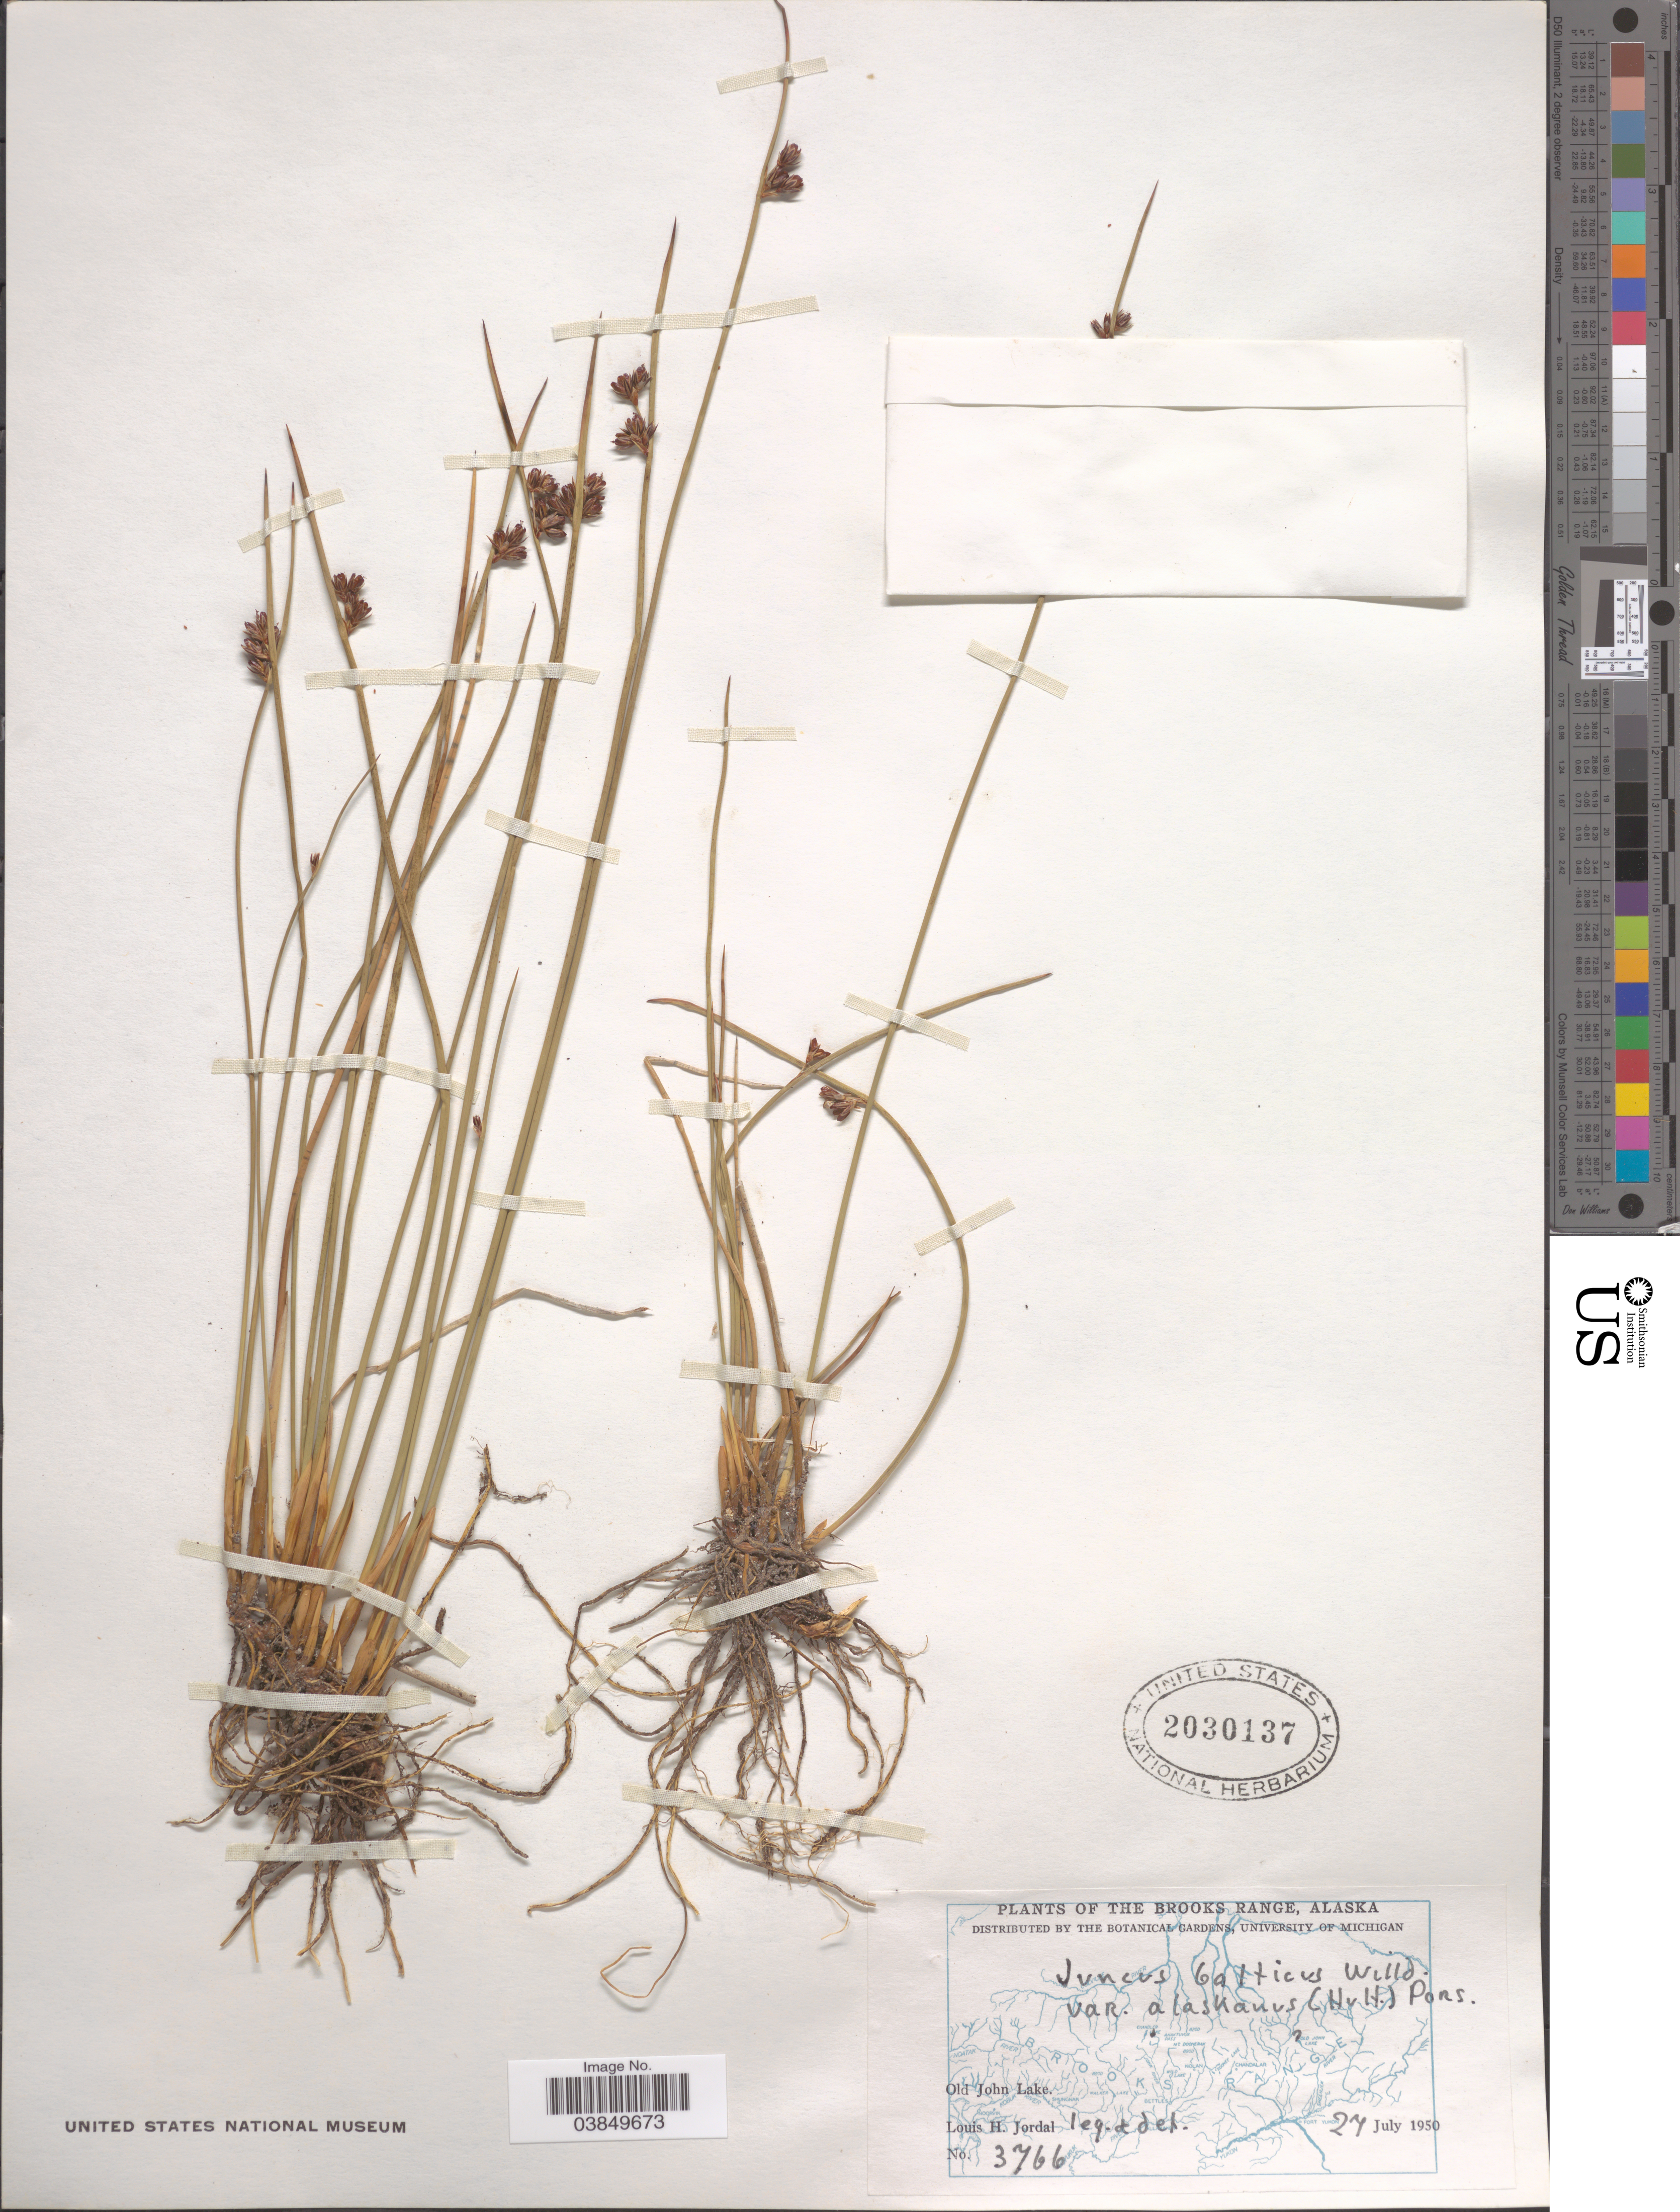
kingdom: Plantae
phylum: Tracheophyta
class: Liliopsida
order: Poales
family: Juncaceae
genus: Juncus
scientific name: Juncus balticus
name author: Willd.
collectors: L. Jordal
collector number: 3766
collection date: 1950-07-27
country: United States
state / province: Alaska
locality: Brooks Range. Old John Lake.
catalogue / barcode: US 2030137